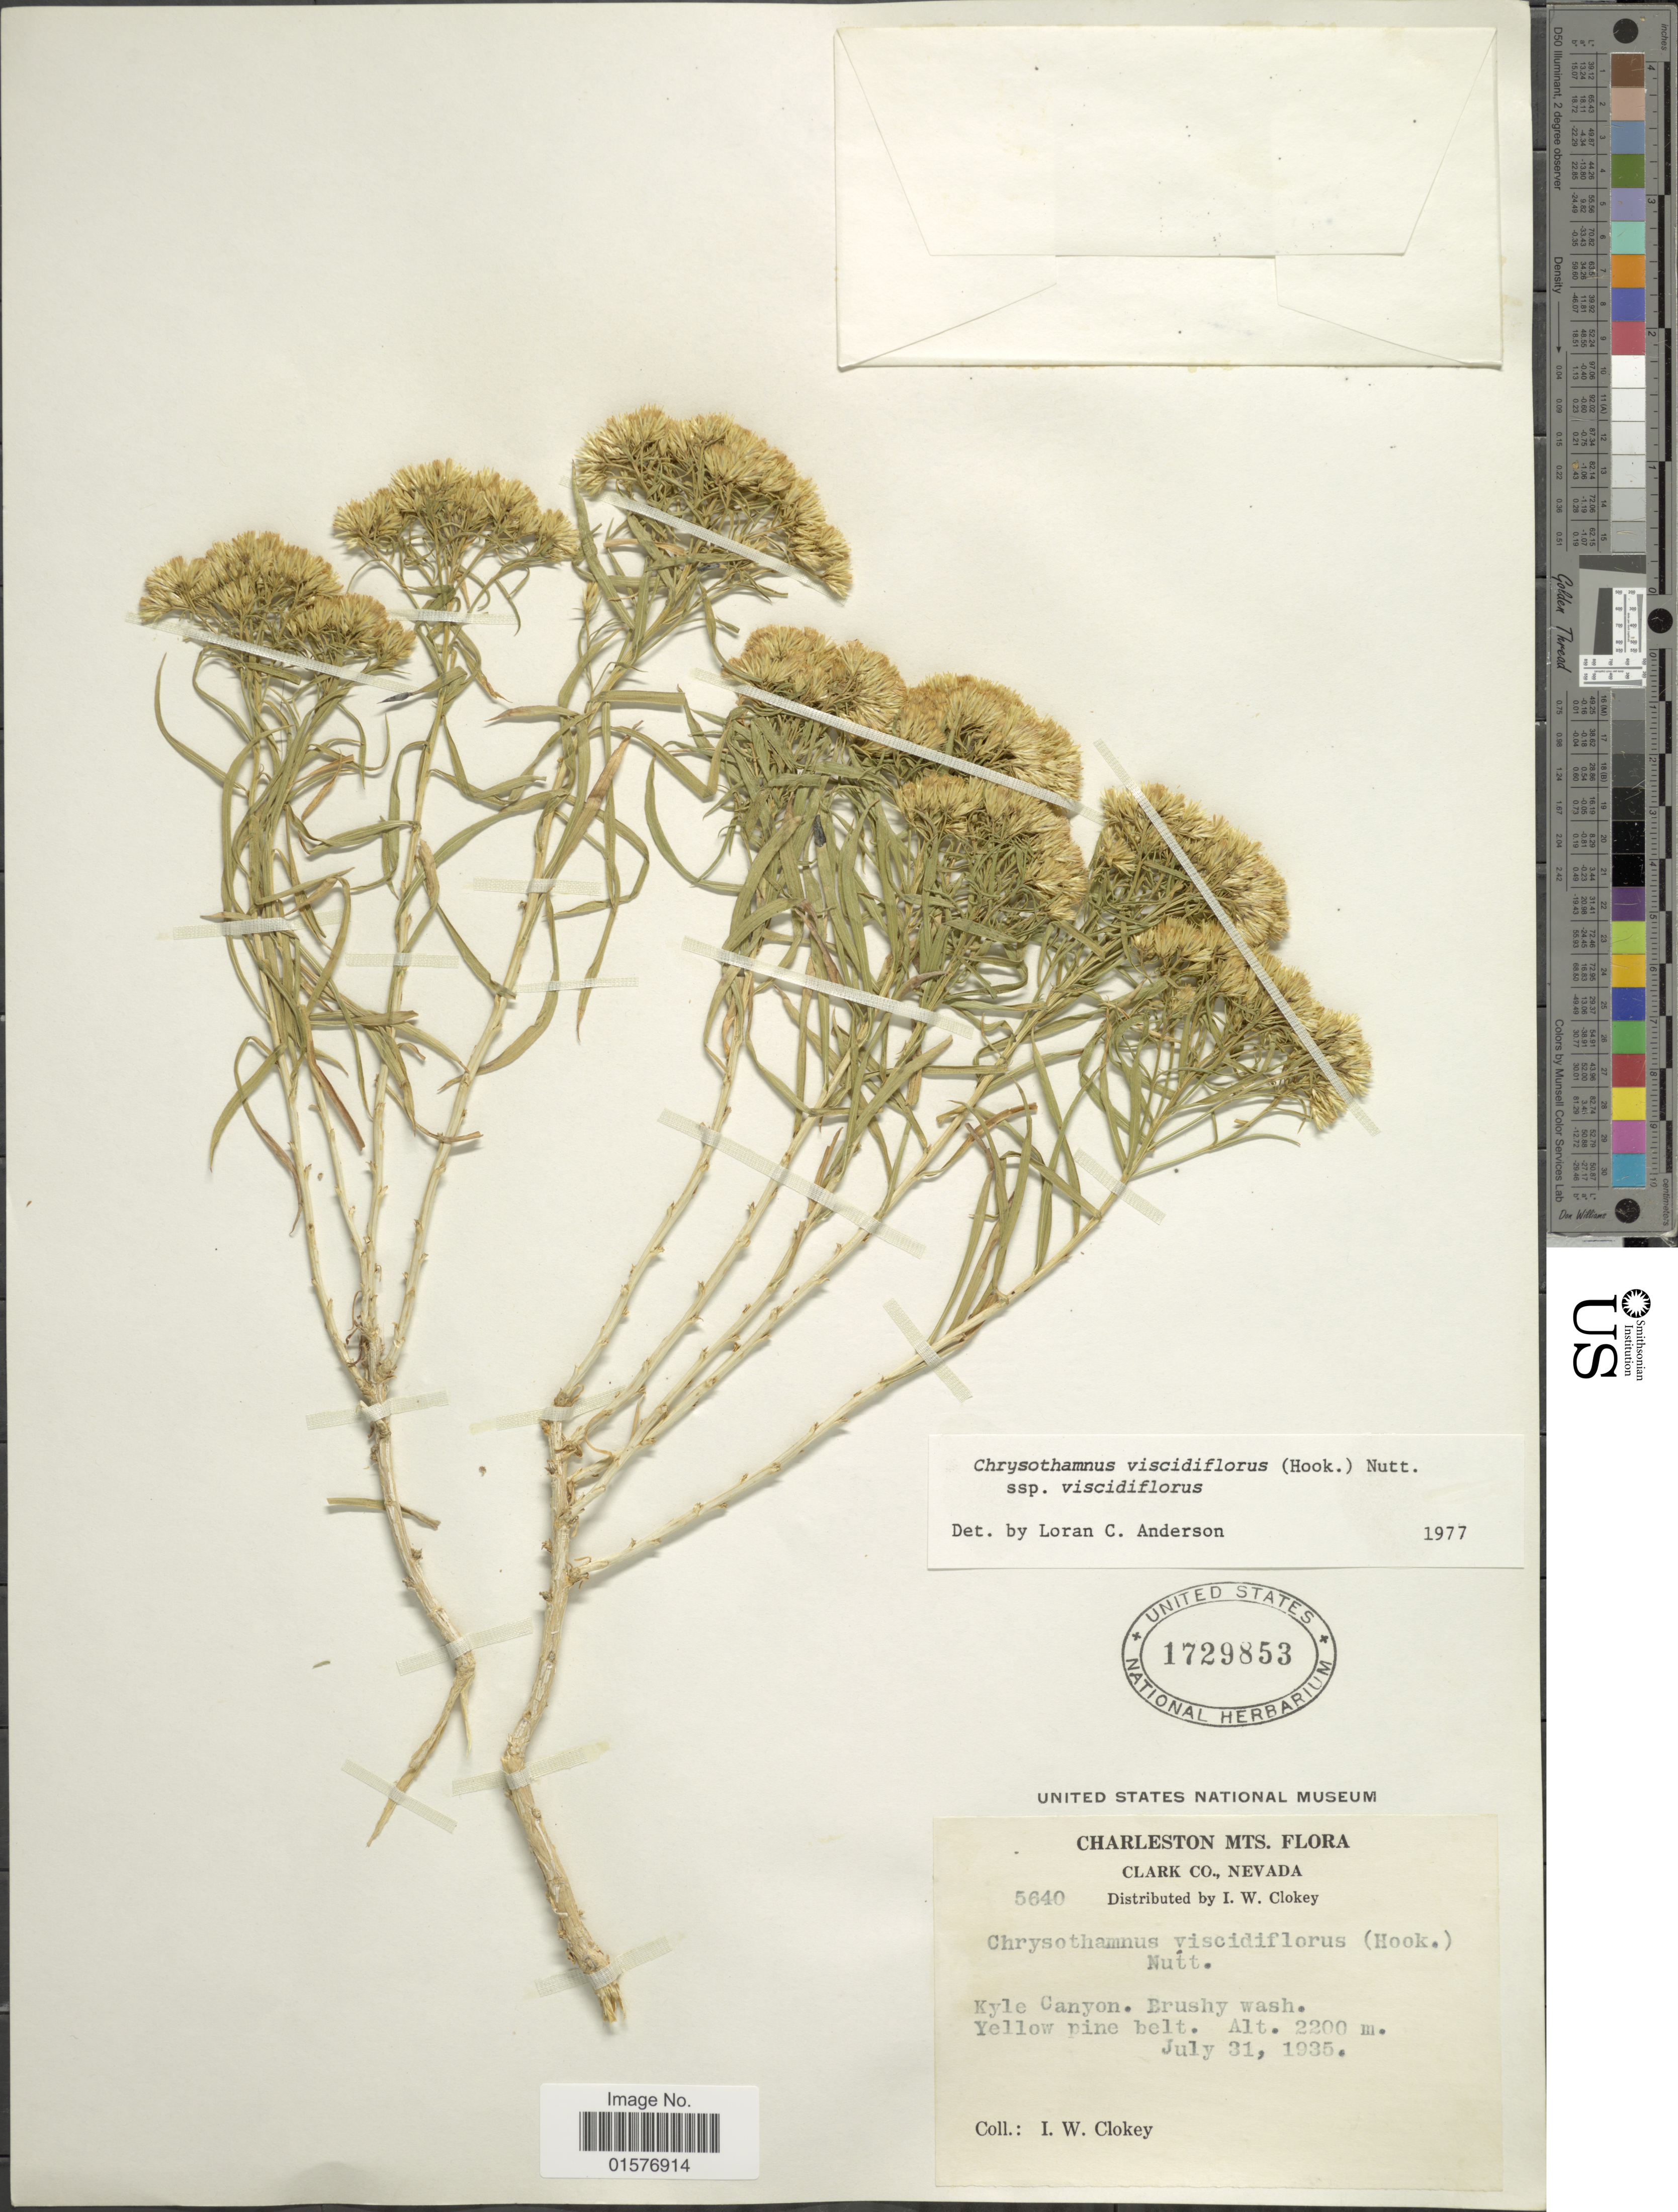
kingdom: Plantae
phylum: Tracheophyta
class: Magnoliopsida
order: Asterales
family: Asteraceae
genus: Chrysothamnus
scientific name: Chrysothamnus viscidiflorus subsp. viscidiflorus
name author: (Hook.) Nutt.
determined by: Urbatsch, Lowell E., Curator (LSU), Louisiana State University (UNITED STATES)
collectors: I. W. Clokey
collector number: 5640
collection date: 1935-07-31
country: United States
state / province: Nevada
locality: Clark Co., Nevada, Kyle Canyon, Brushy wash, Yellow pine belt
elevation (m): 2200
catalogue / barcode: US 1729853